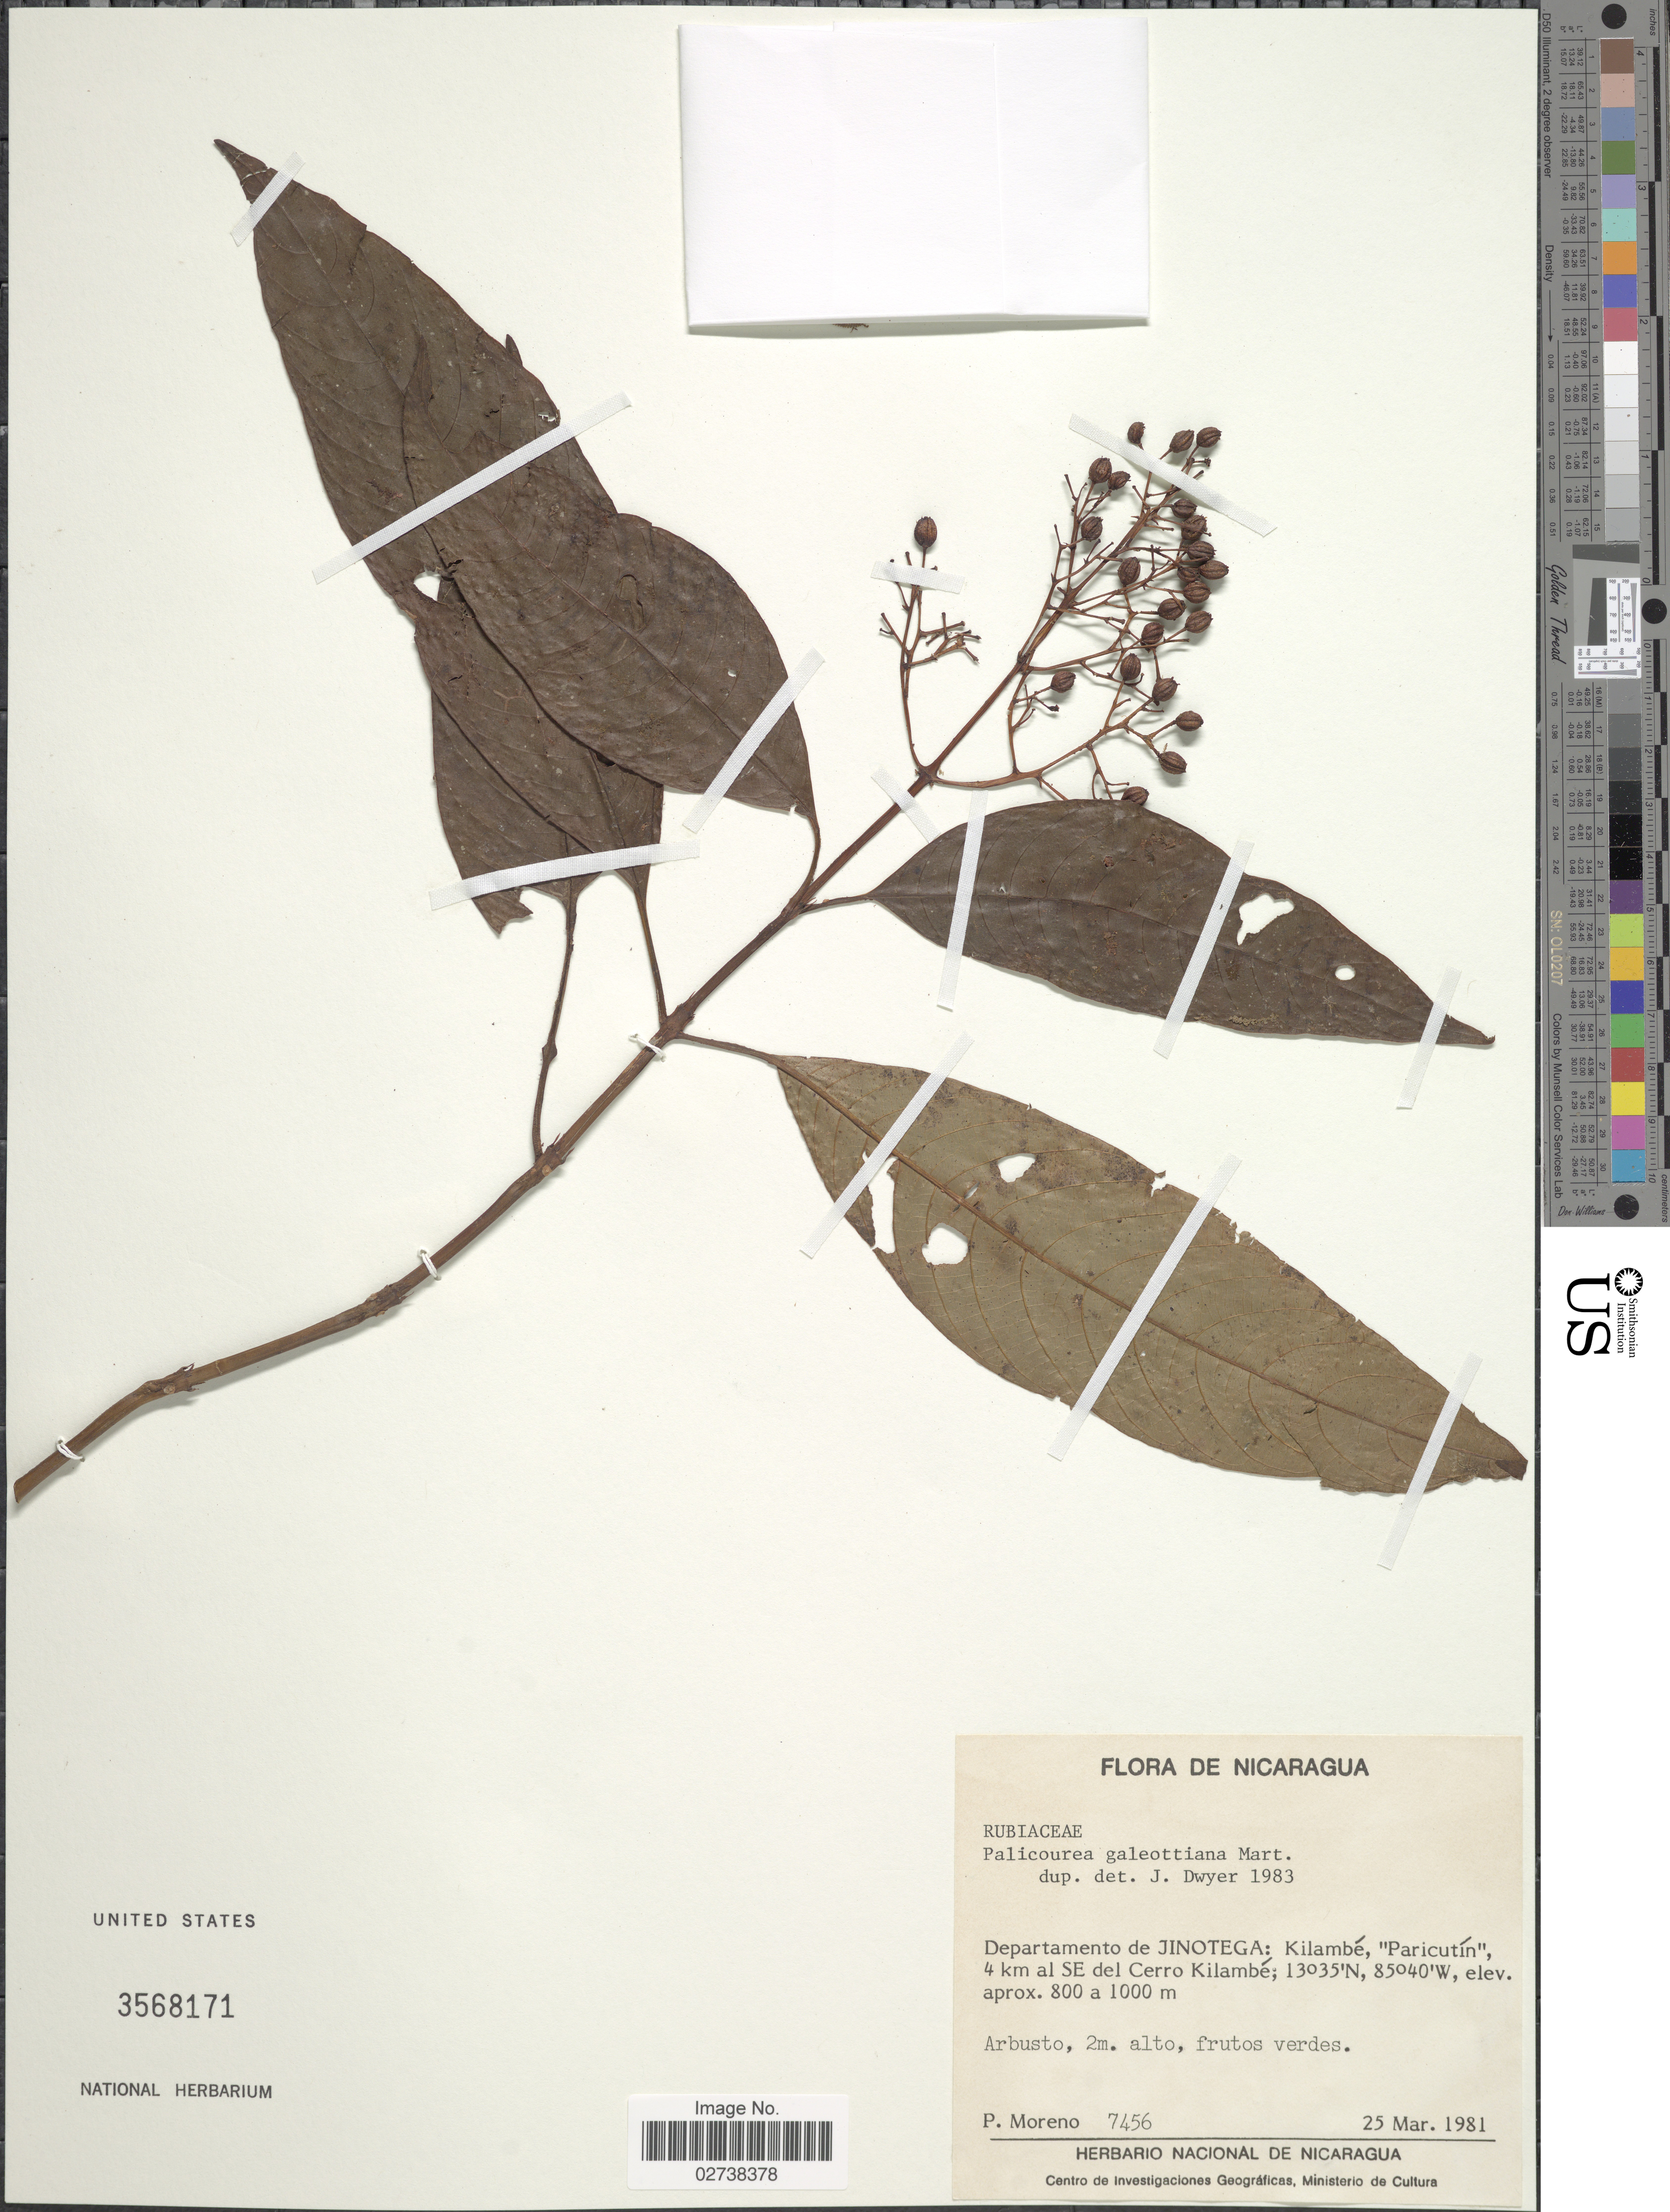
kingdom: Plantae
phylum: Tracheophyta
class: Magnoliopsida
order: Gentianales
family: Rubiaceae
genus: Palicourea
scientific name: Palicourea galeottiana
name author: M. Martens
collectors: P. Moreno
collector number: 7456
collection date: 1981-03-25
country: Nicaragua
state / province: Jinotega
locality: Departamento de Jinotega: Kilambe, "Paricutin", 4 km al SE del Cerro Kilambe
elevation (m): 800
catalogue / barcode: US 3568171